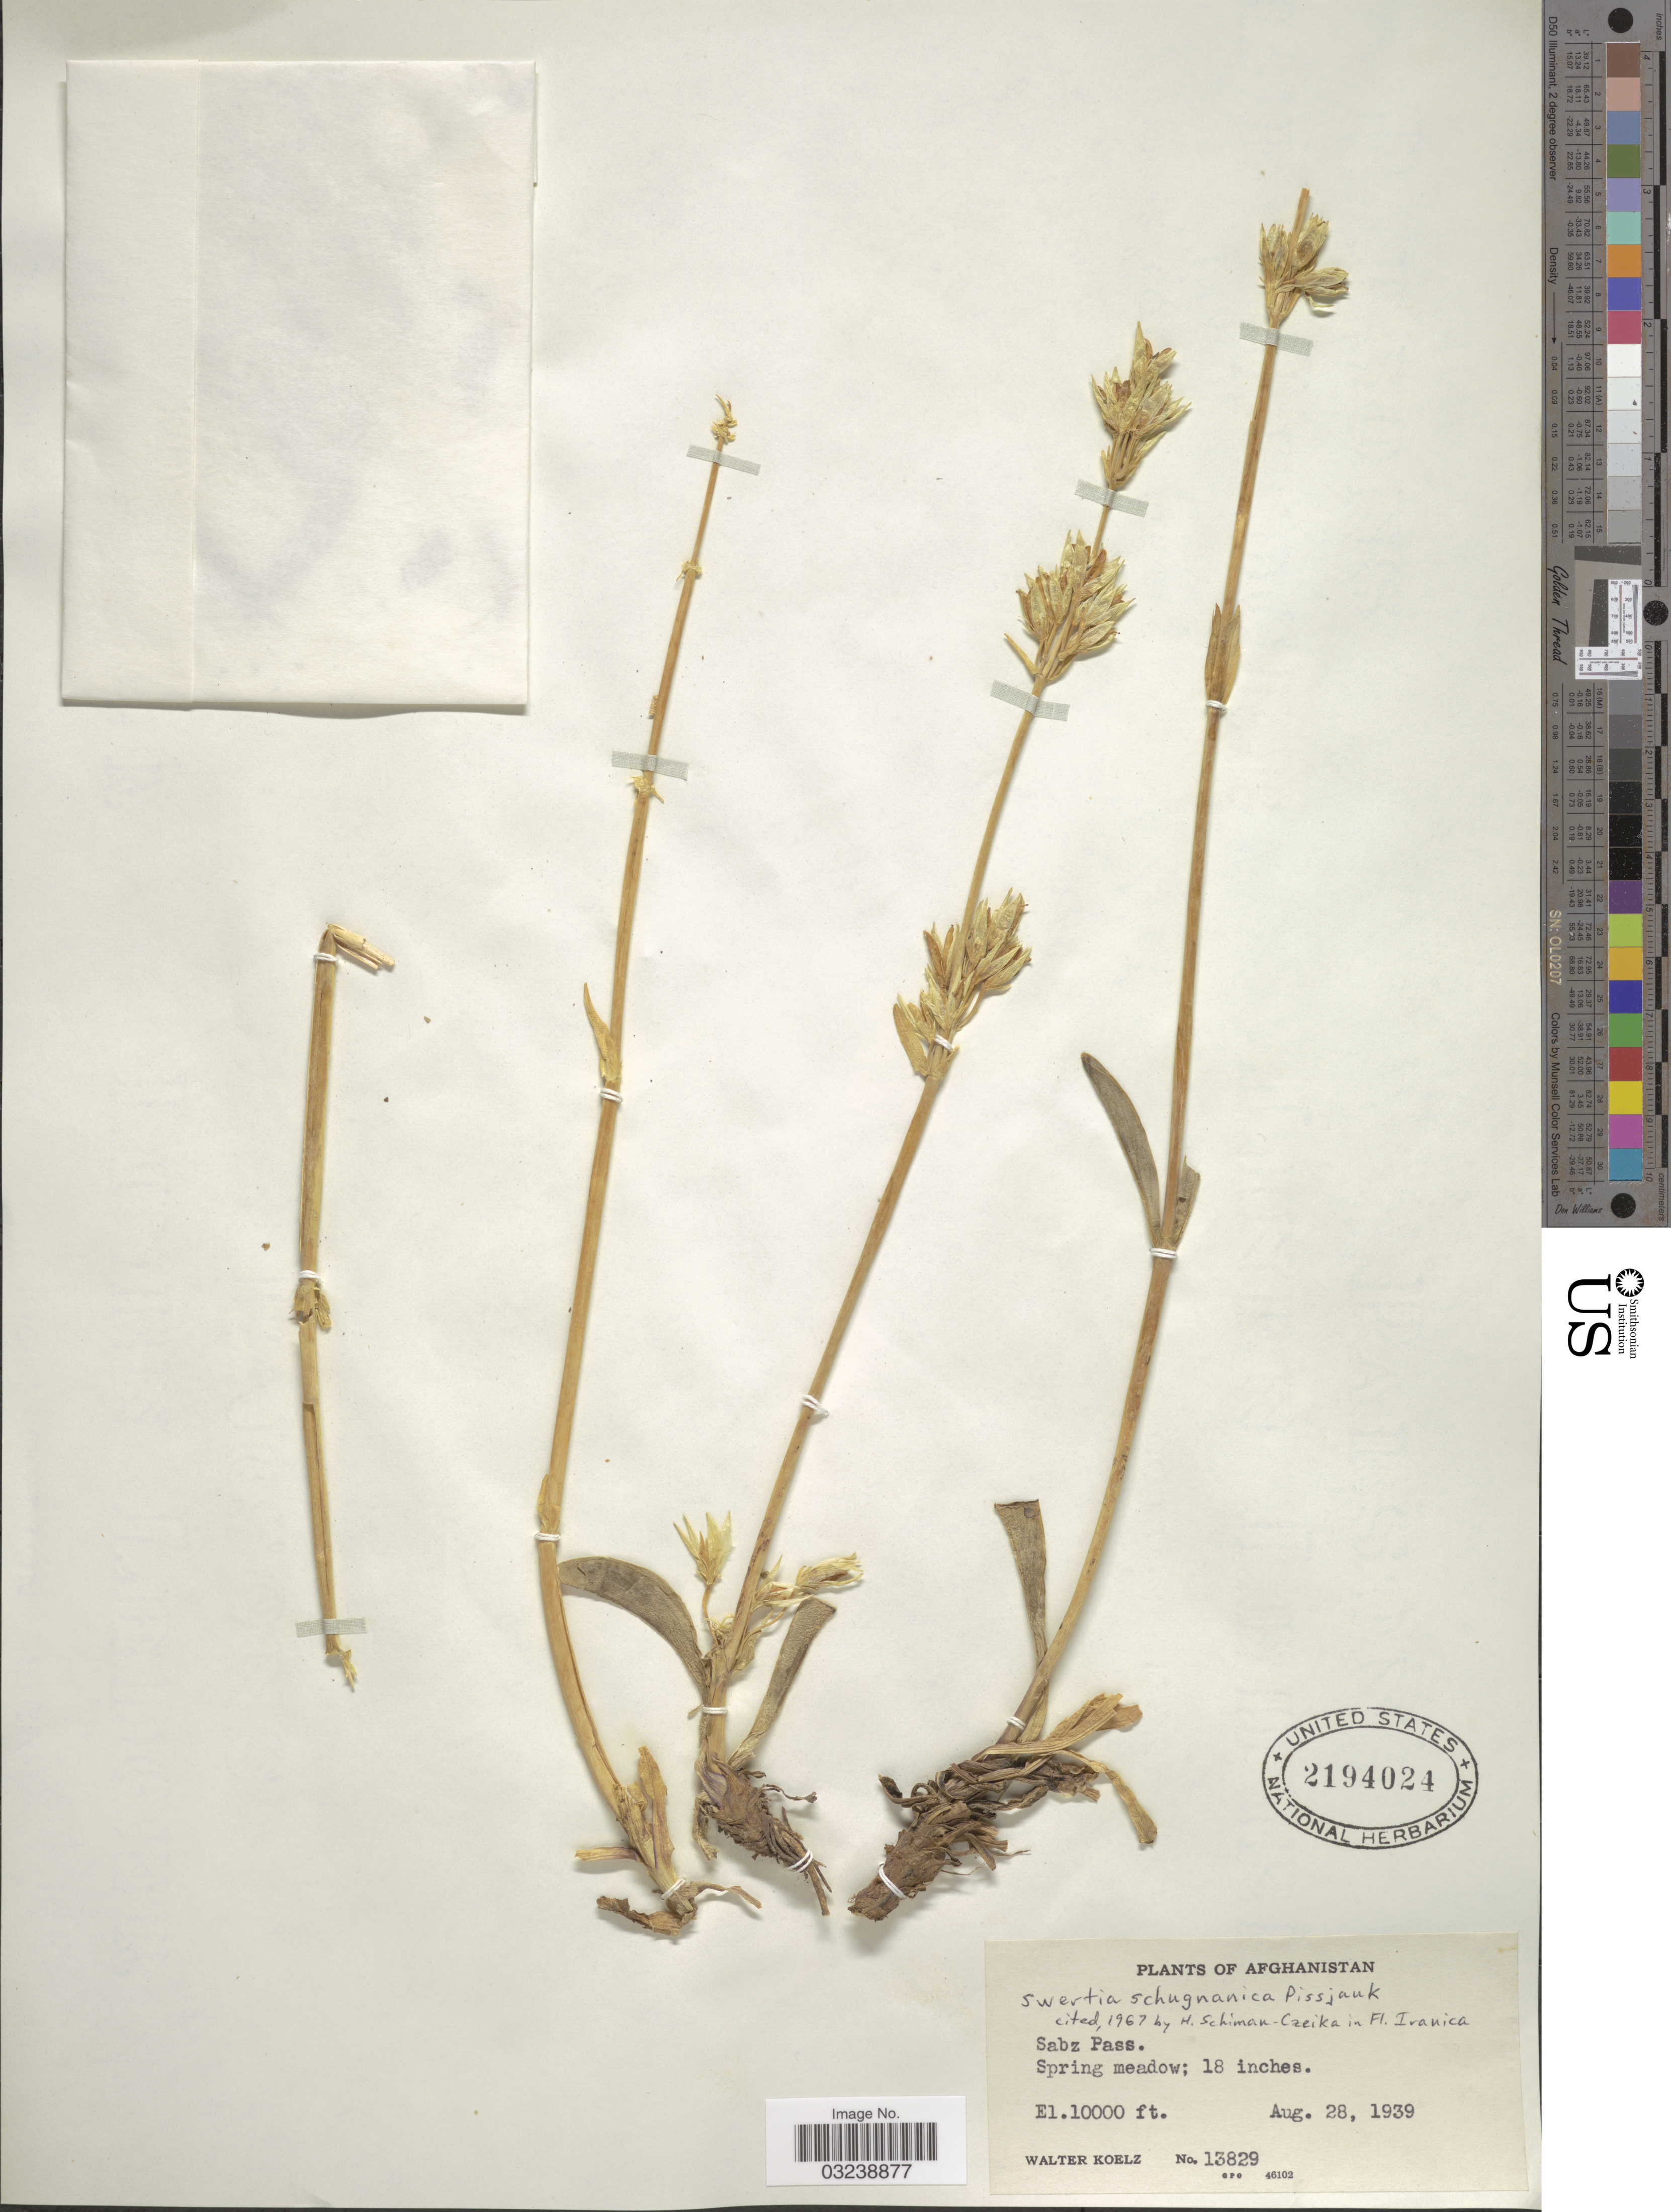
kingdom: Plantae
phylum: Tracheophyta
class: Magnoliopsida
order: Gentianales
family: Gentianaceae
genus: Swertia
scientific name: Swertia schugnanica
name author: Pissjauk.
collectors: W. N. Koelz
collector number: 13829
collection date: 1939-08-28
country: Afghanistan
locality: Sabz Pass.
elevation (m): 3048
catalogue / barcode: US 2194024